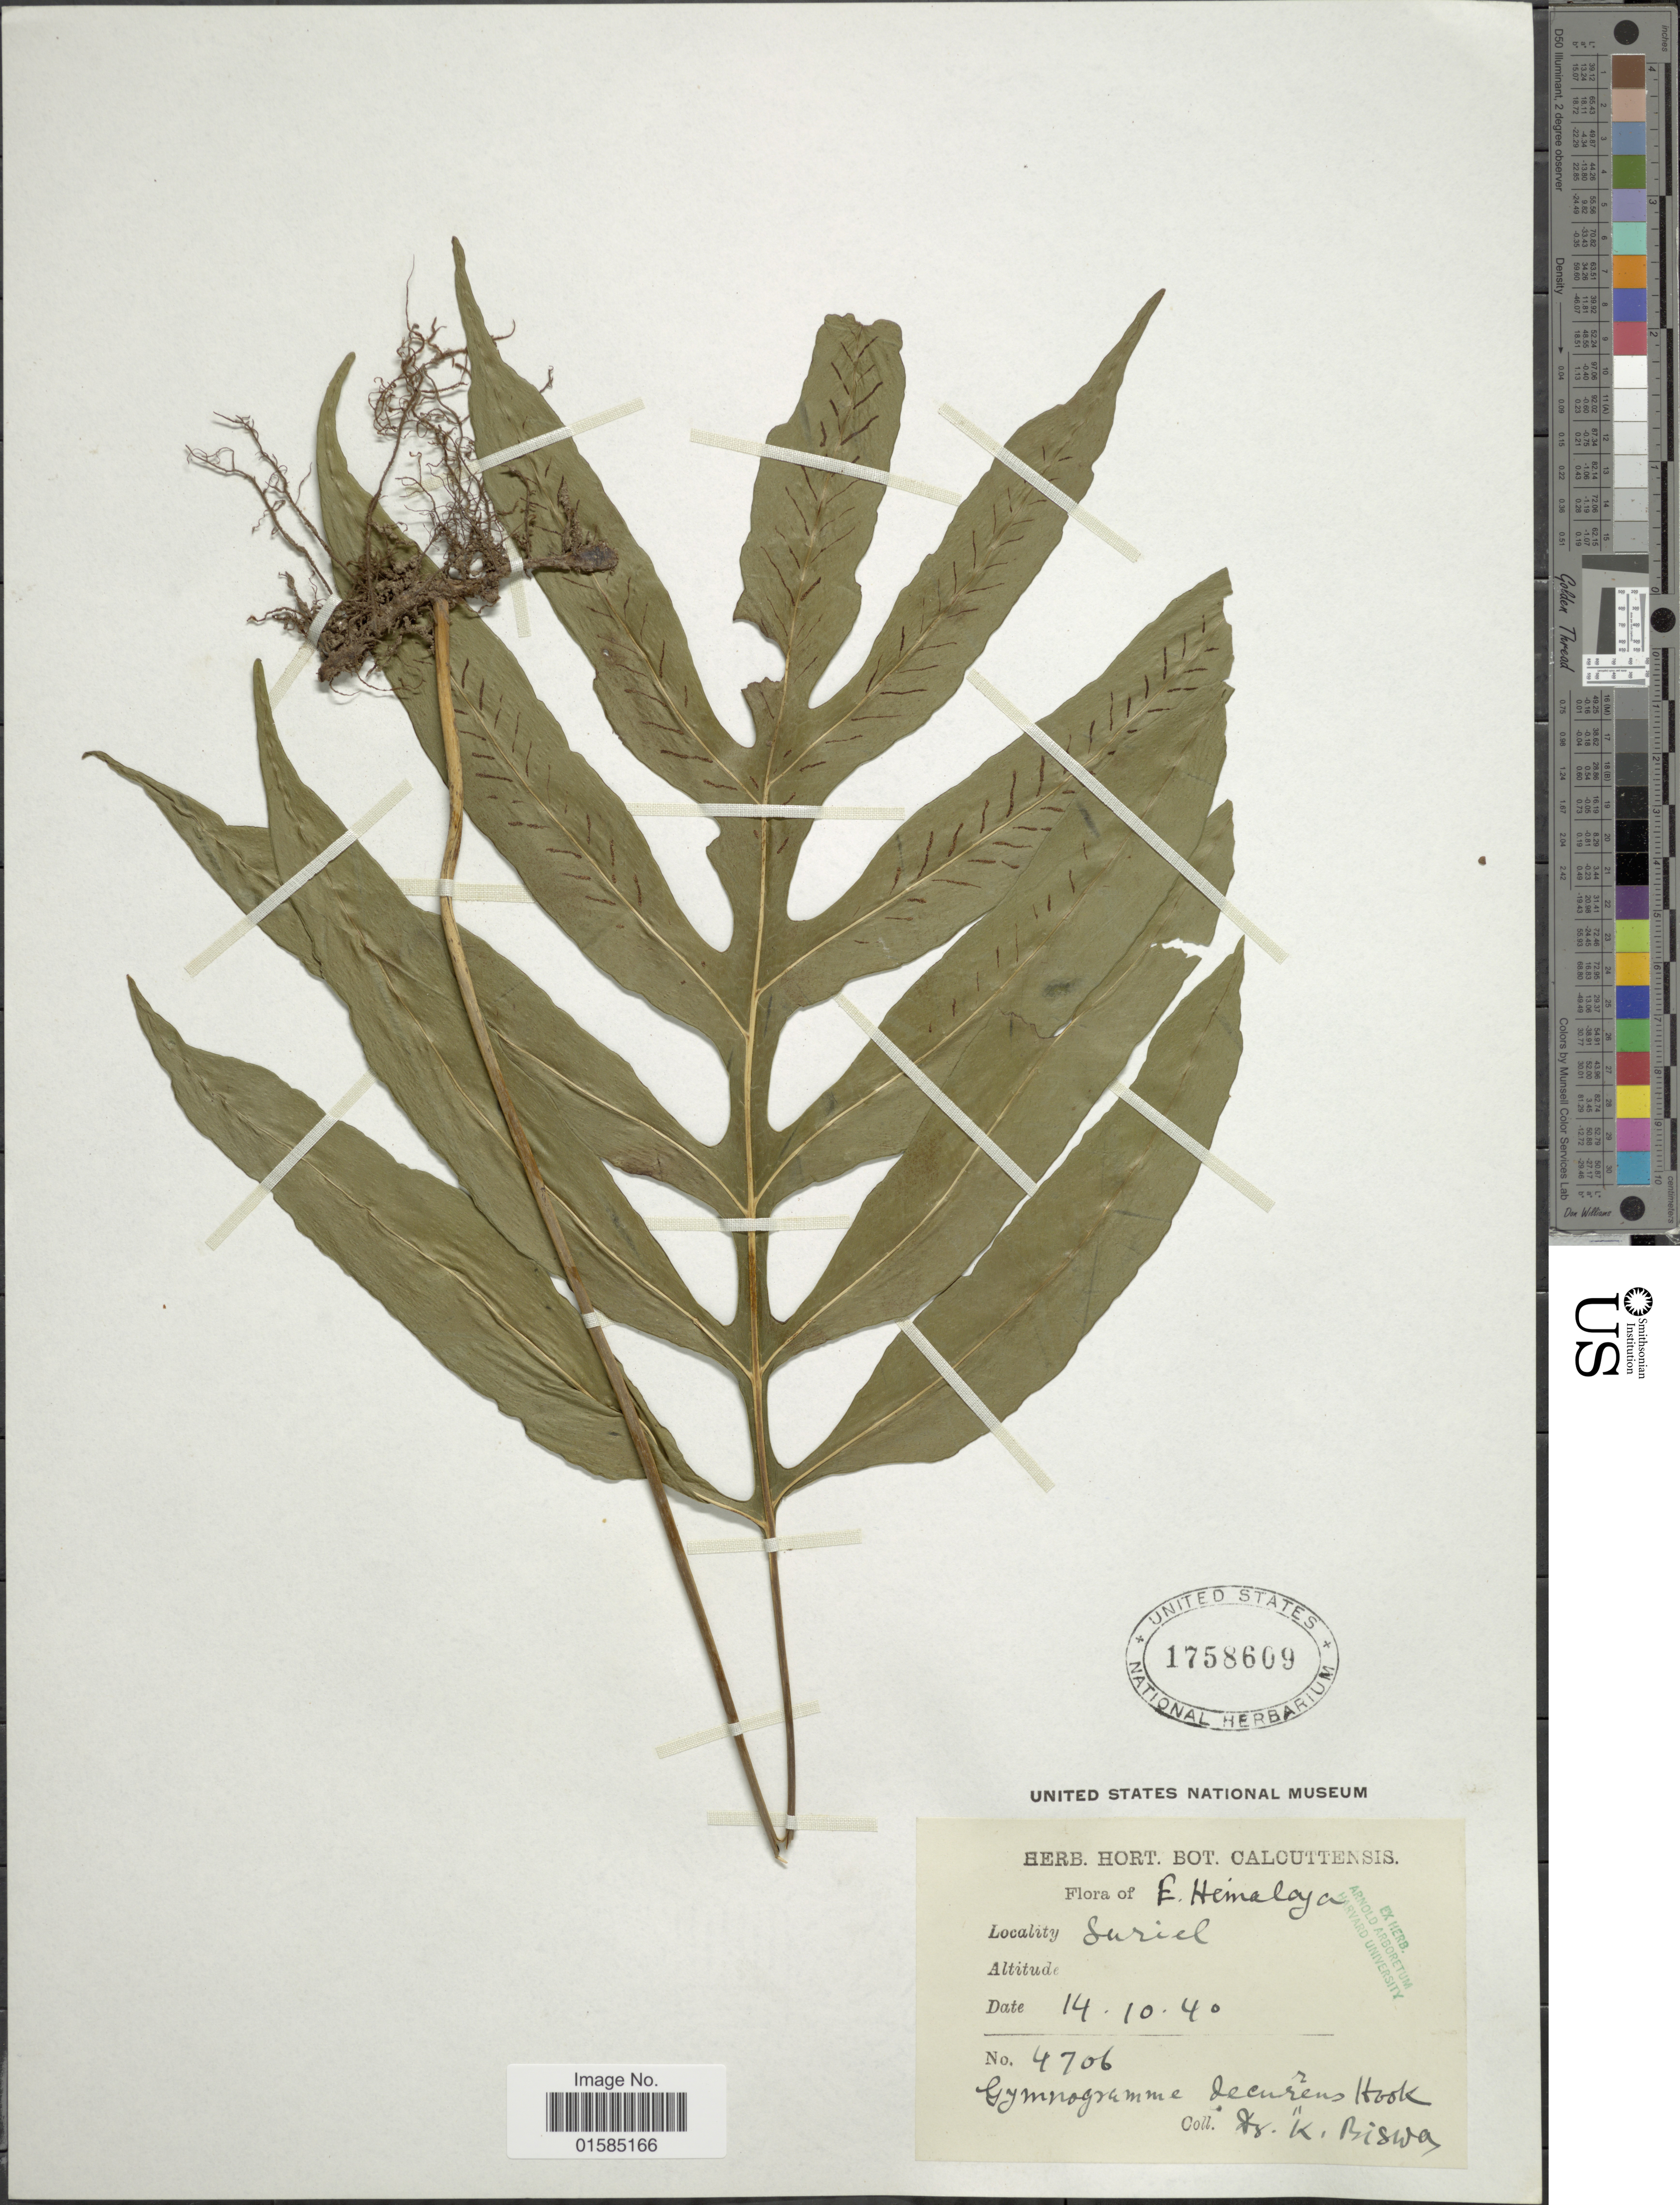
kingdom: Plantae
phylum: Tracheophyta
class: Polypodiopsida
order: Polypodiales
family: Polypodiaceae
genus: Leptochilus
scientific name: Leptochilus ellipticus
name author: (Thunb.) Noot.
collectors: K. Biswar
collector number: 4706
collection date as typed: Transcribed d/m/y: 14/10/40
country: India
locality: E. Himalaya, Suriel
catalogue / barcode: US 1758609